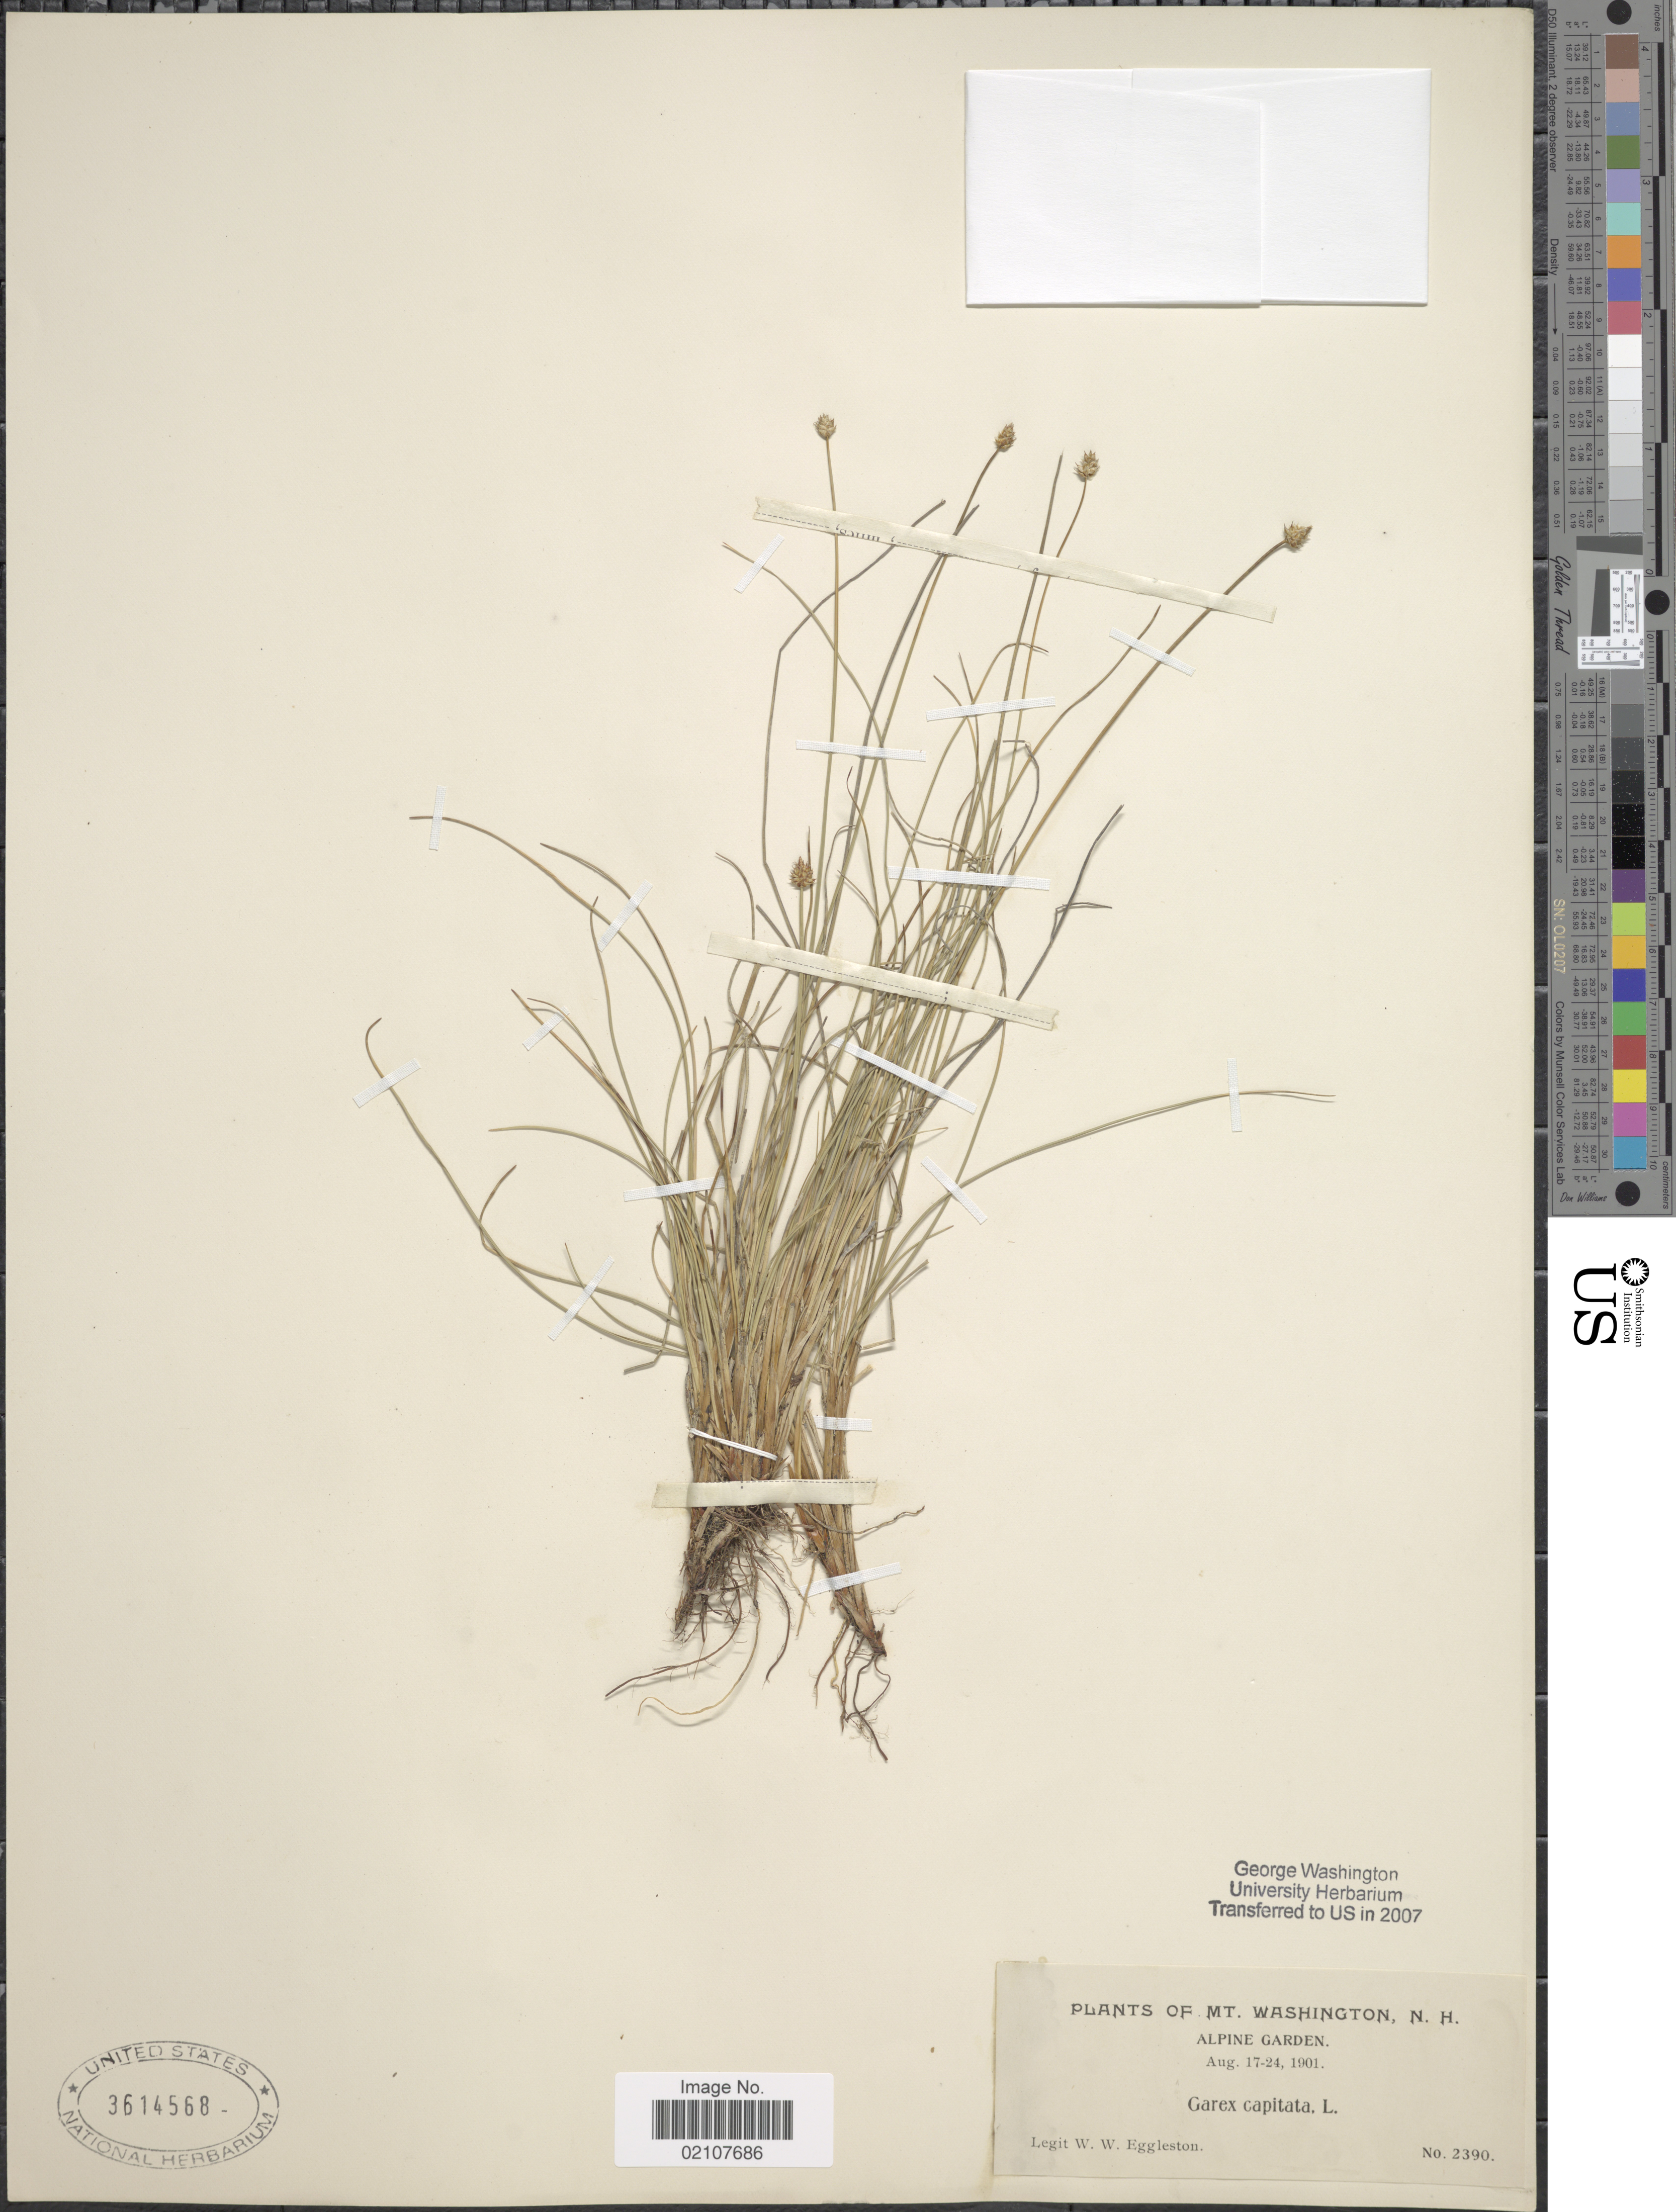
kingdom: Plantae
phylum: Tracheophyta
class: Liliopsida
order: Poales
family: Cyperaceae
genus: Carex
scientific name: Carex capitata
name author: L.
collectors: W. W. Eggleston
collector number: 2390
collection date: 1901-08-17/1901-08-24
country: United States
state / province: New Hampshire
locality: Mt. Washington, N.H. Alpine Garden.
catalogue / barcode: US 3614568